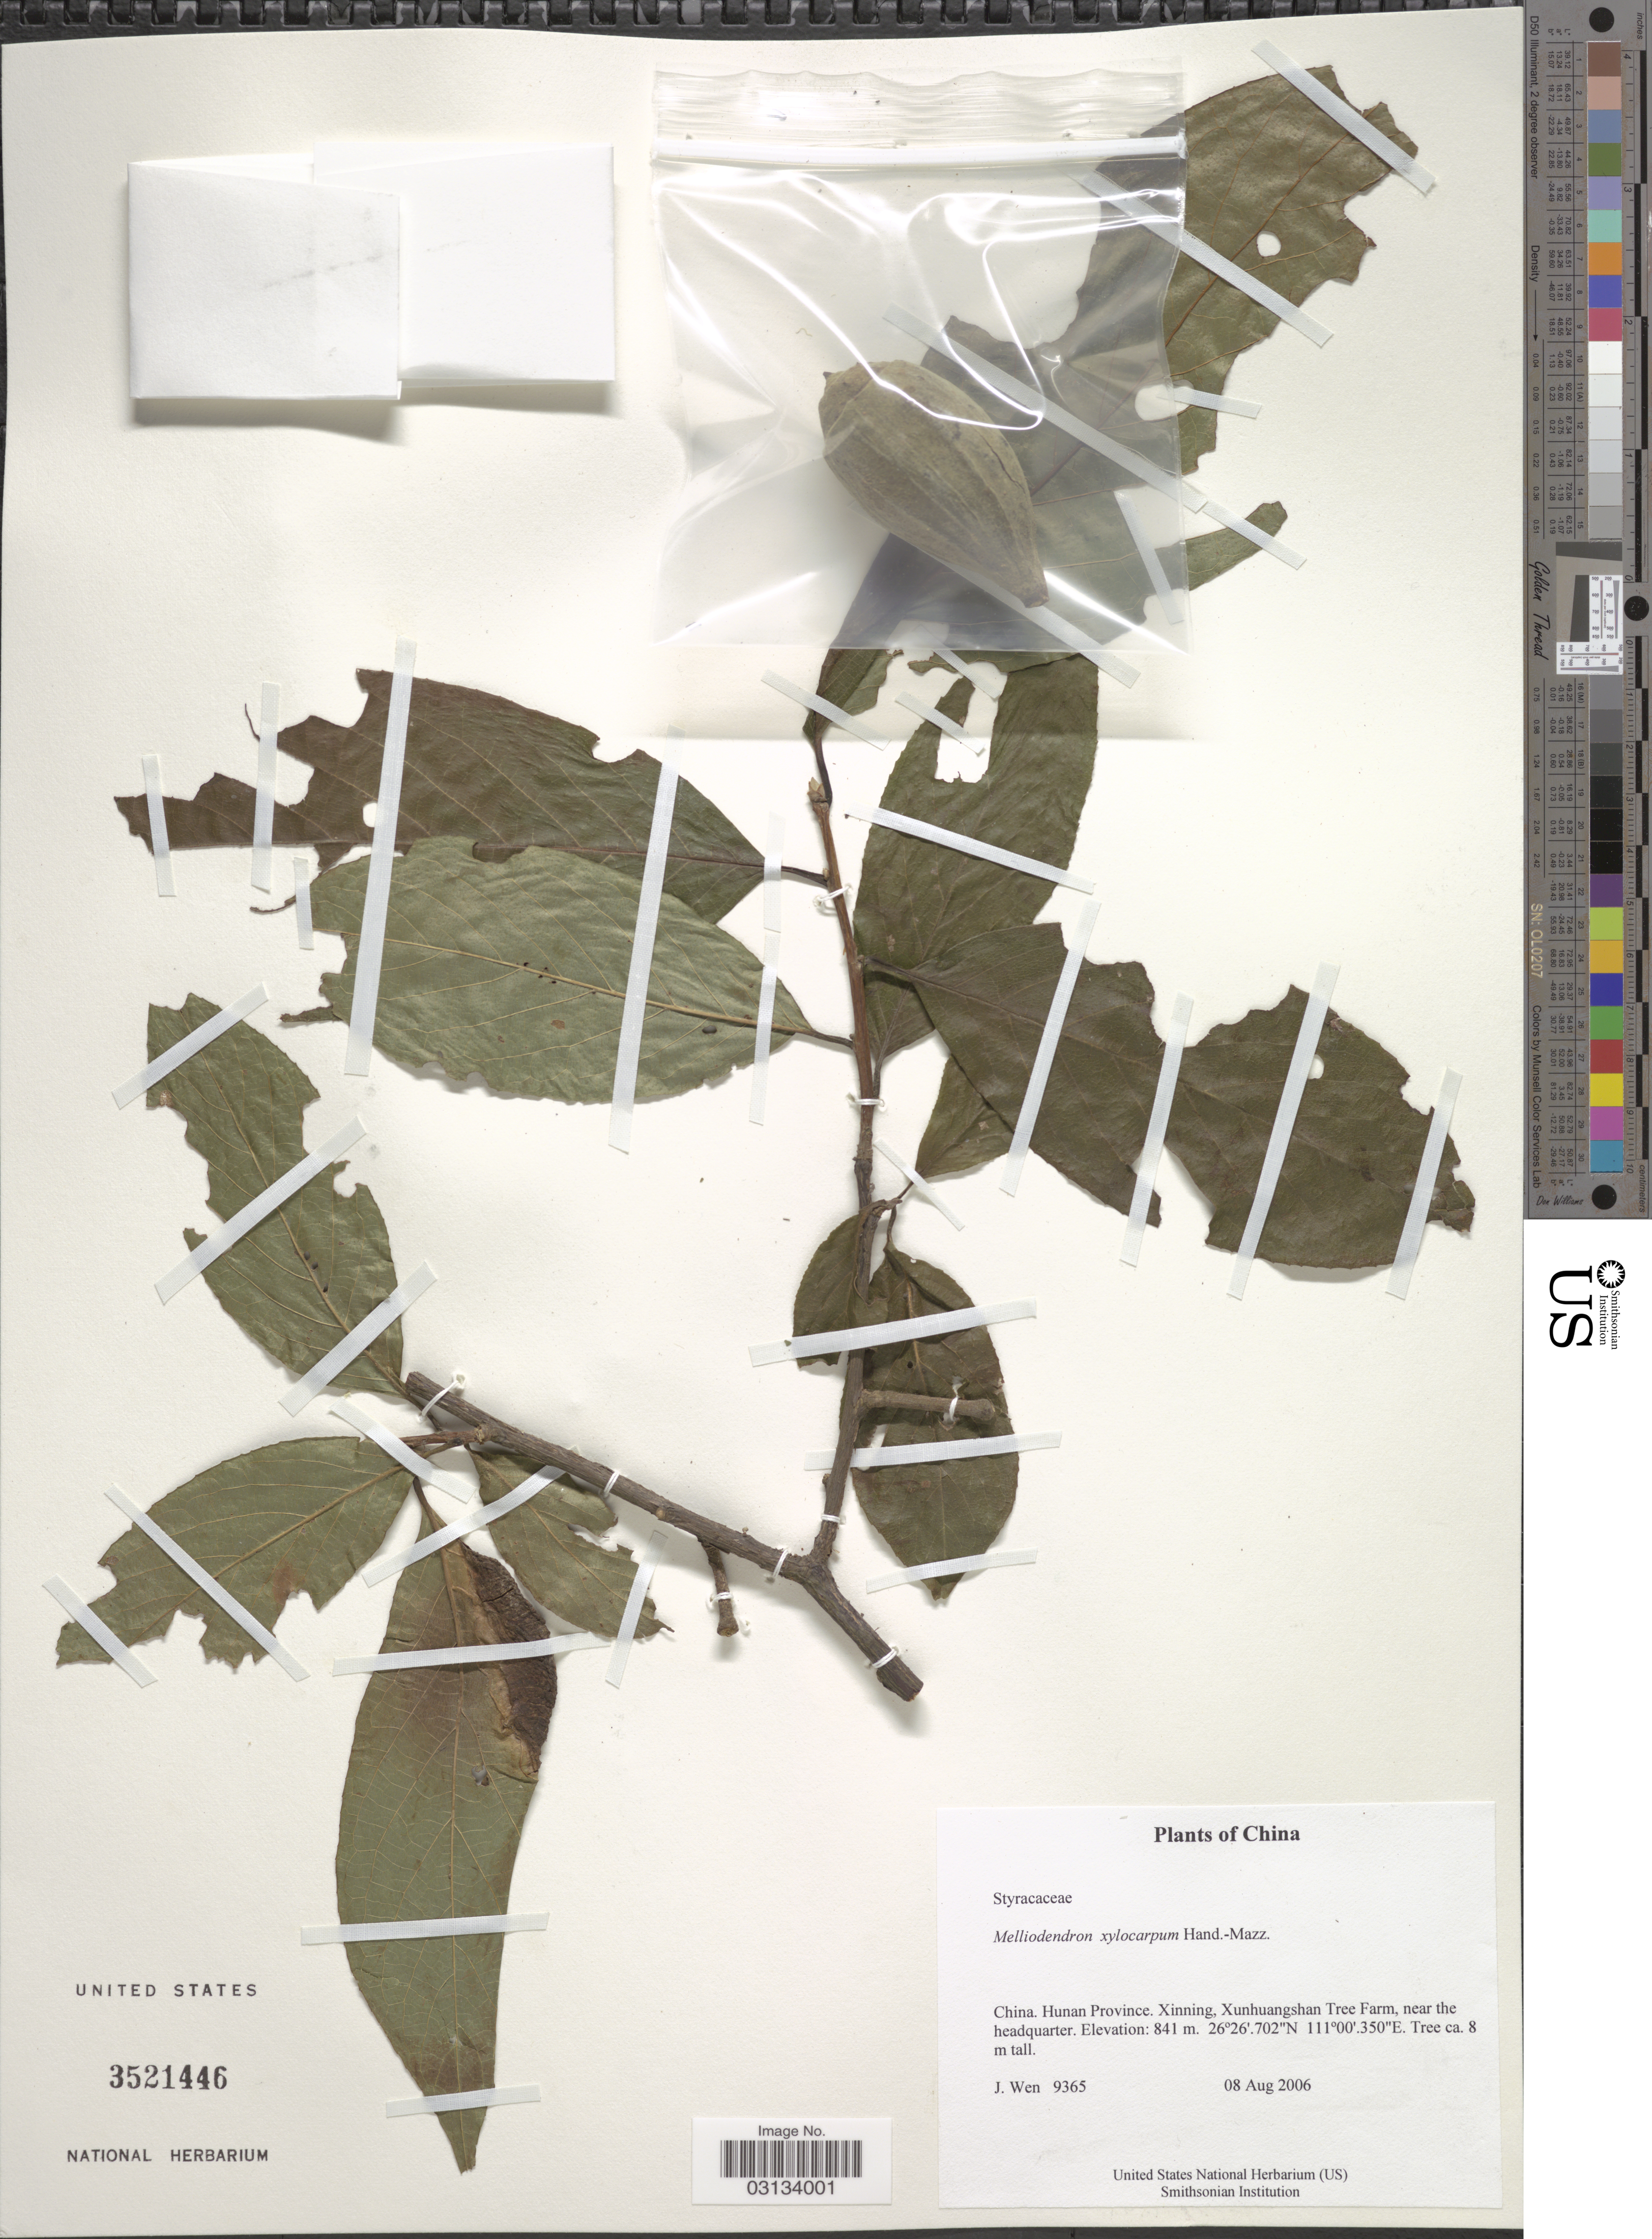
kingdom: Plantae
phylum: Tracheophyta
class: Magnoliopsida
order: Ericales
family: Styracaceae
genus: Melliodendron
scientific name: Melliodendron xylocarpum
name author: Hand.-Mazz.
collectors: J. Wen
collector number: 9365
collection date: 2006-08-08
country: China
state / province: Hunan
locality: Xinning, Xunhuangshan Tree Farm, near the headquarter.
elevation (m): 841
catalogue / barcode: US 3521446